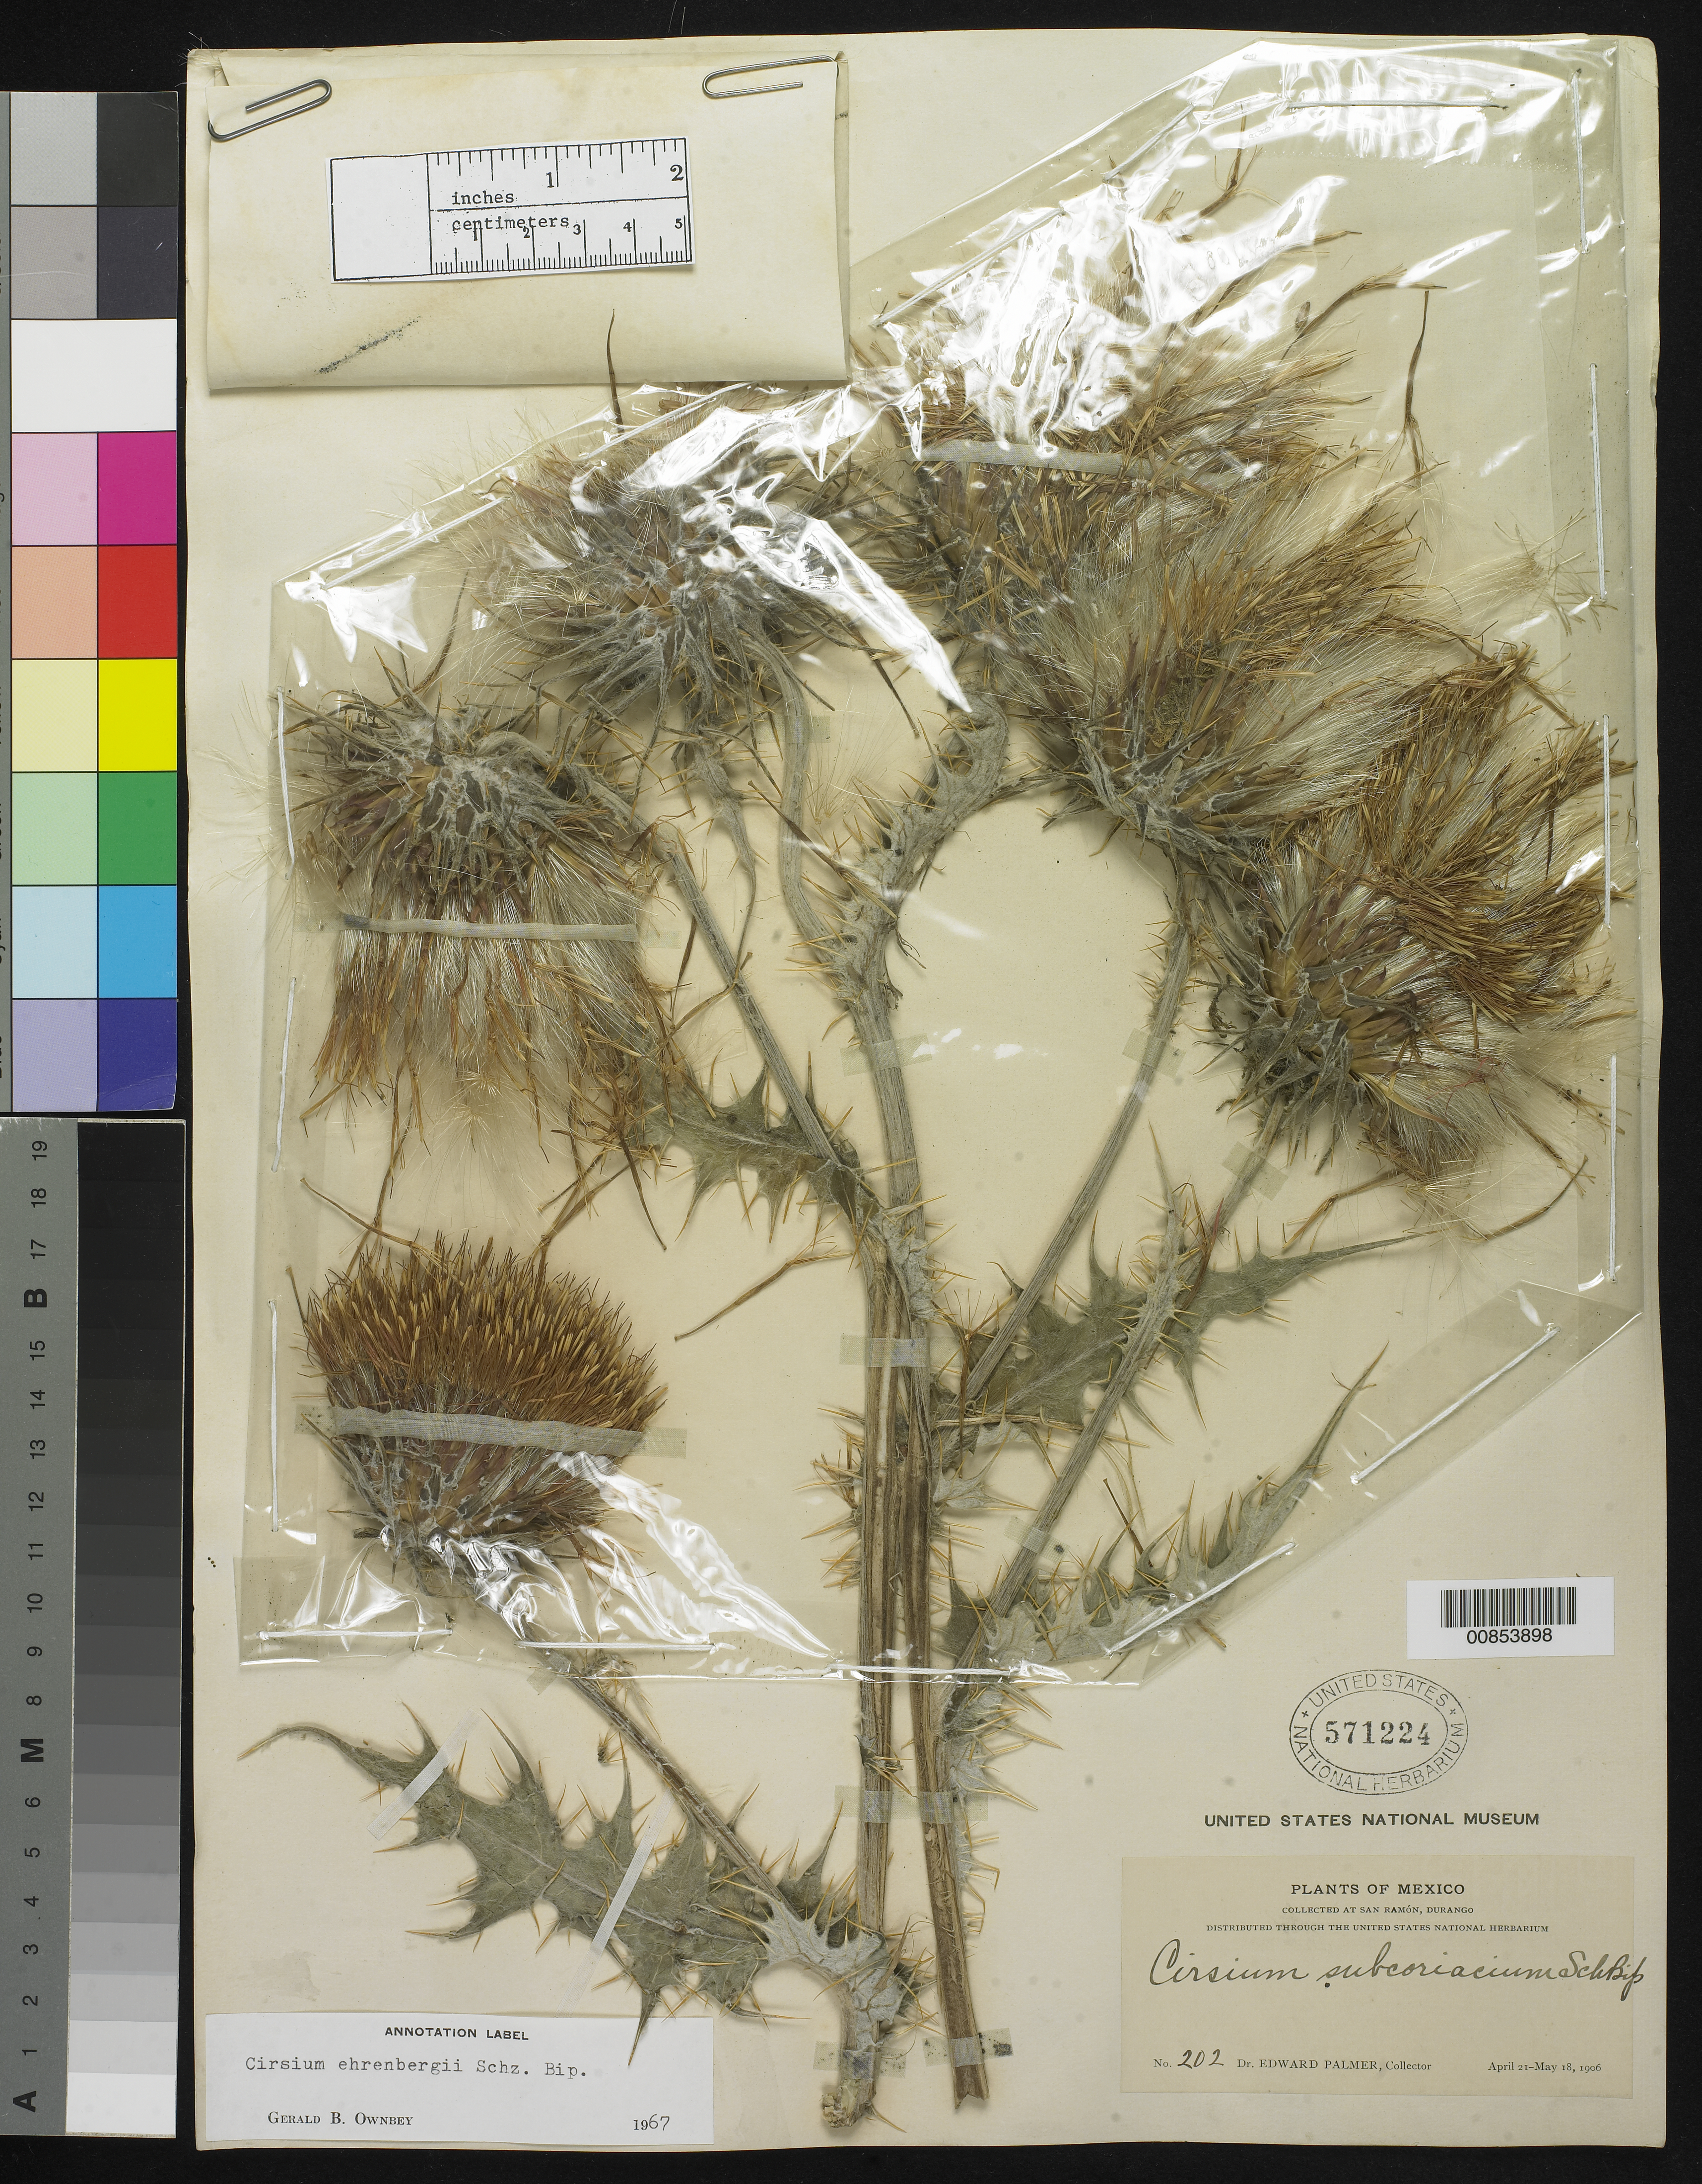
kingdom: Plantae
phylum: Tracheophyta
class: Magnoliopsida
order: Asterales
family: Asteraceae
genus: Cirsium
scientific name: Cirsium ehrenbergii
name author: Sch. Bip.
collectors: E. Palmer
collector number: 202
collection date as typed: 21 Apr 1906 to 18 May 1906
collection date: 1906-04-21/1906-05-18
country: Mexico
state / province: Durango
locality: San Ramón, Durango.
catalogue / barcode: US 571224